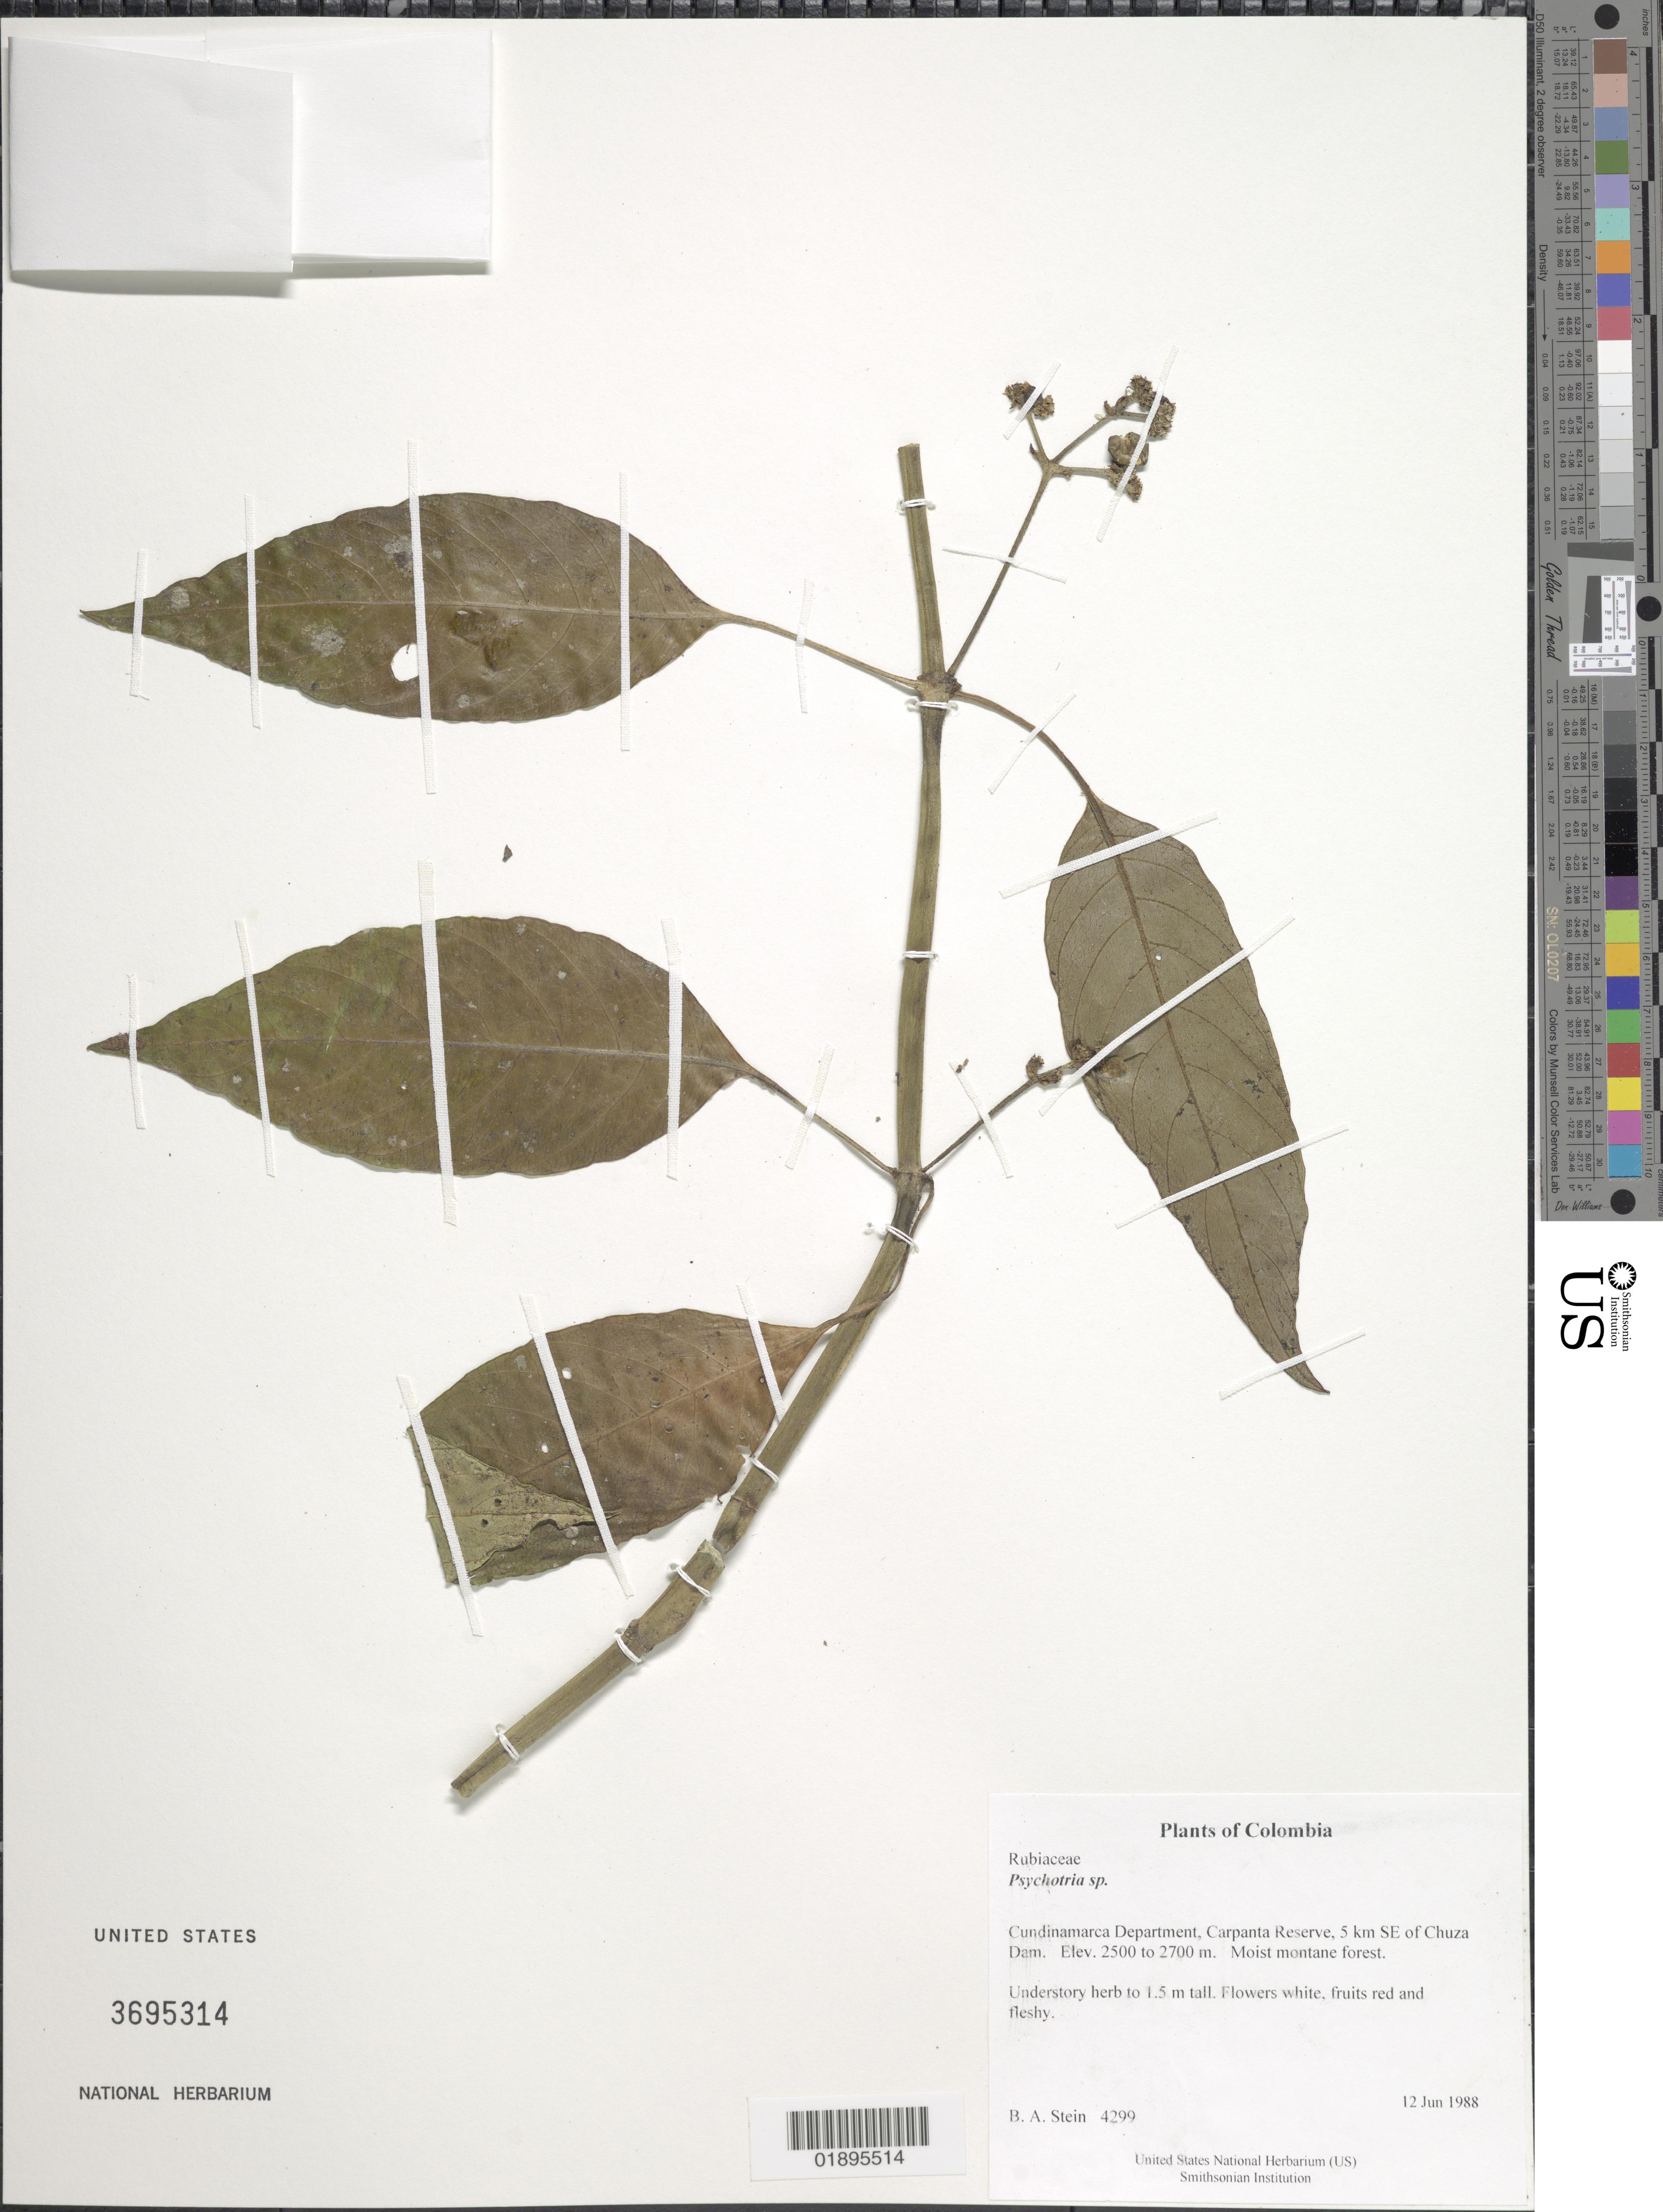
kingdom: Plantae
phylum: Tracheophyta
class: Magnoliopsida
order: Gentianales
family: Rubiaceae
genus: Psychotria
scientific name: Psychotria sp.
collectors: B. A. Stein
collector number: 4299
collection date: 1988-06-12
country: Colombia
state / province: Cundinamarca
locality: Carpanta Reserve, 5 km SE of Chuza Dam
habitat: Moist montane forest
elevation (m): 2500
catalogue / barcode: US 3695314